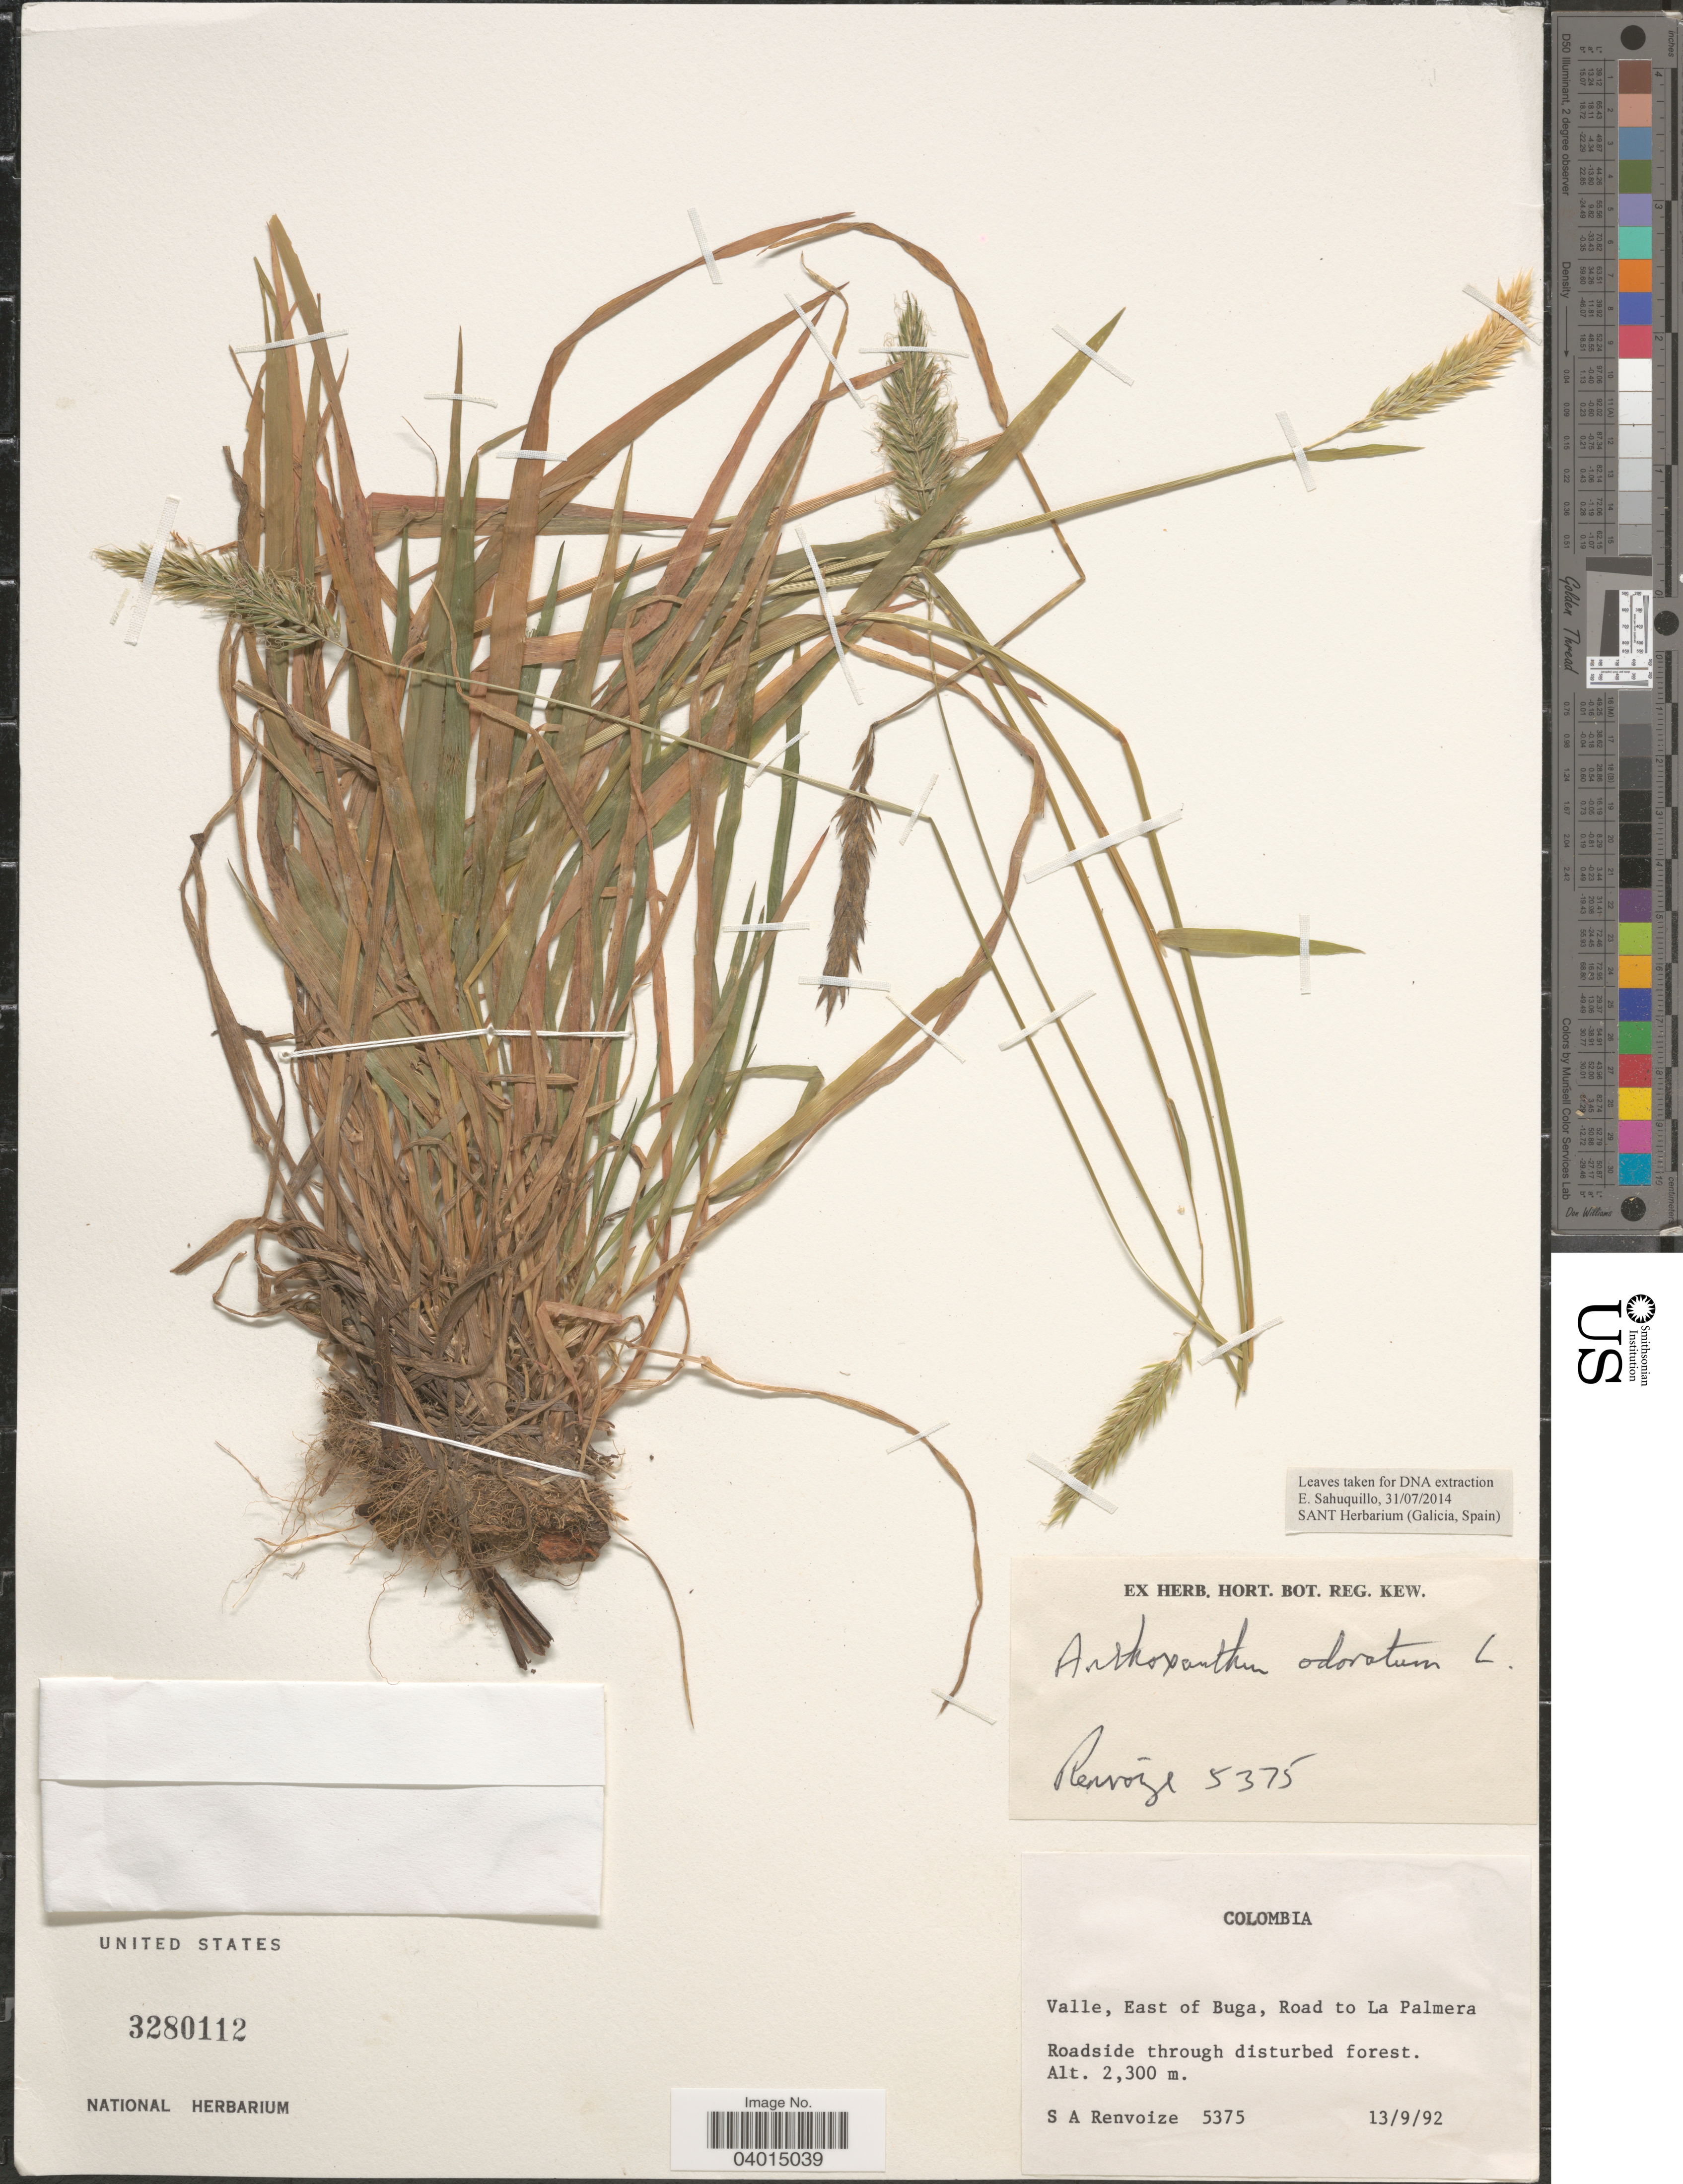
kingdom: Plantae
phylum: Tracheophyta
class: Liliopsida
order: Poales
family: Poaceae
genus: Anthoxanthum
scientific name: Anthoxanthum odoratum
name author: L.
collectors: S. A. Renvoize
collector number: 5375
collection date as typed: Transcribed d/m/y: 13/9/92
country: Colombia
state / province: Valle del Cauca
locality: Valle, East of Buga, Road to La Palmera. Roadside through disturbed forest.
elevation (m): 2300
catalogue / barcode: US 3280112